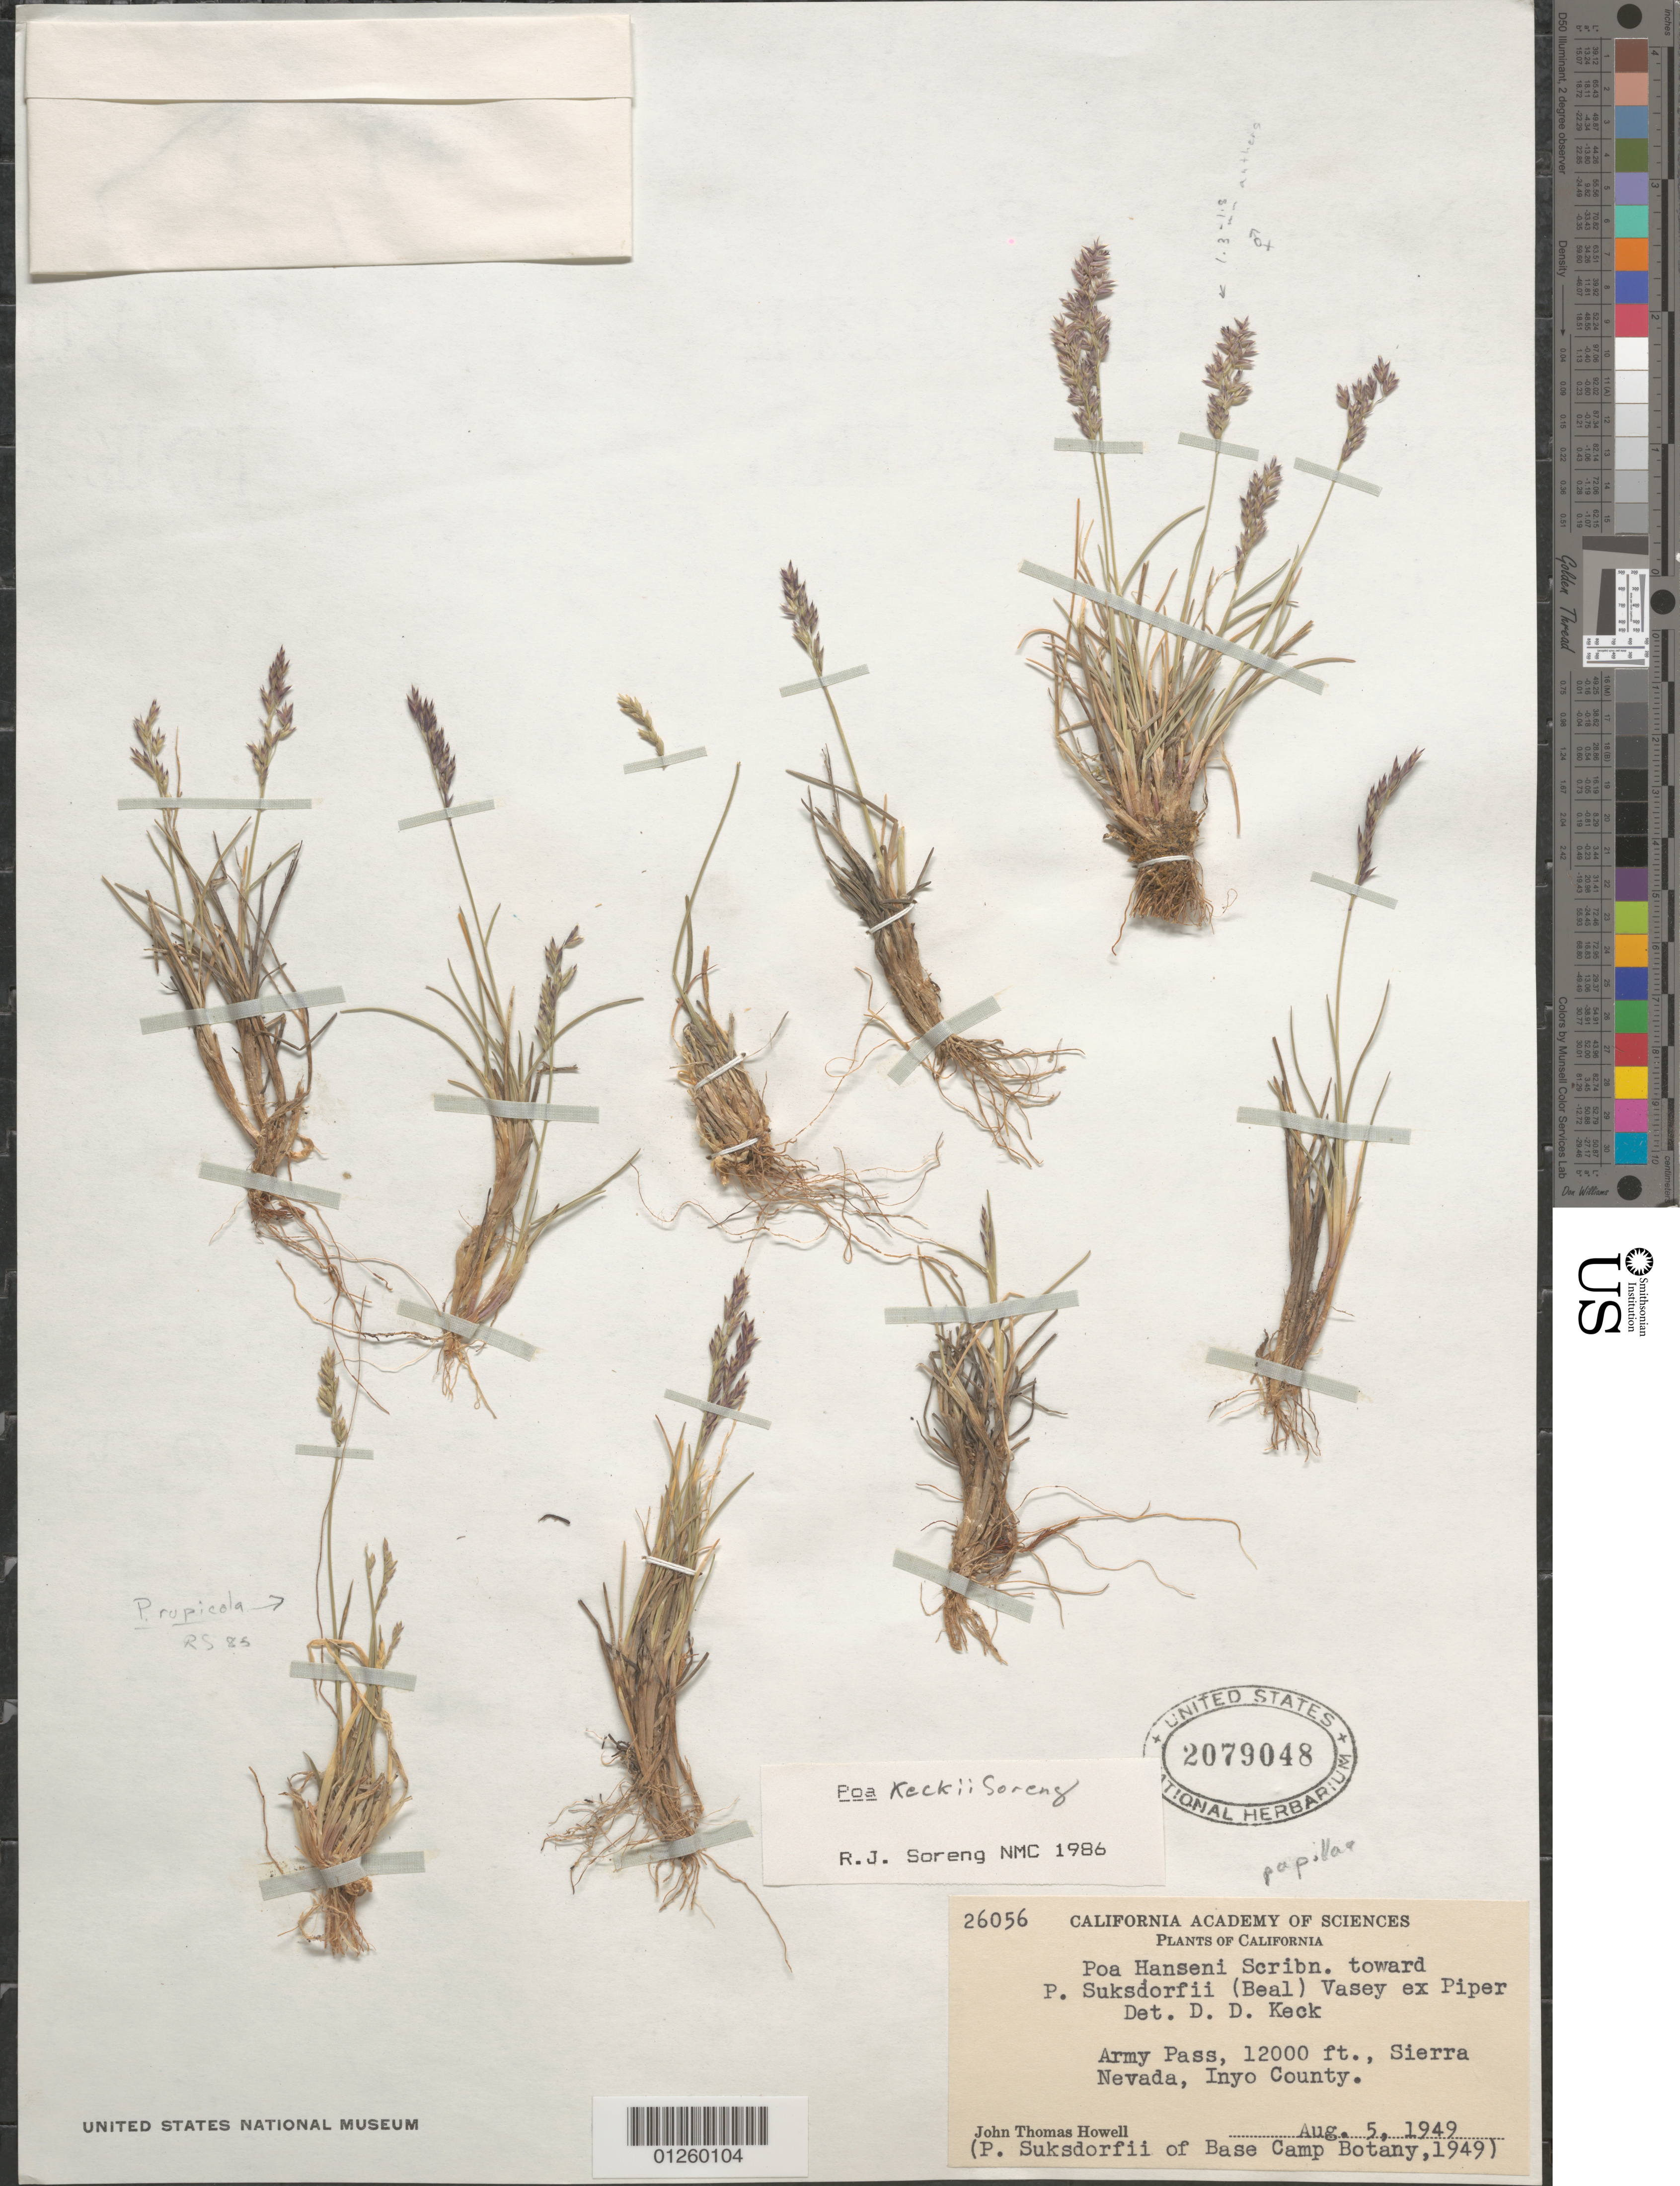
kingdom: Plantae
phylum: Tracheophyta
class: Liliopsida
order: Poales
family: Poaceae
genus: Poa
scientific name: Poa keckii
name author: Soreng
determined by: Soreng, Robert J., Research Associate (BOT), Smithsonian Institution - National Museum of Natural History (UNITED STATES)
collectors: J. T. Howell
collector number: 26056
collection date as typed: Aug. 5, 1949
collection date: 1949-08-05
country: United States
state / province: California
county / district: Inyo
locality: Army Pass, Sierra Nevada.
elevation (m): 3658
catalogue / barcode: US 2079048